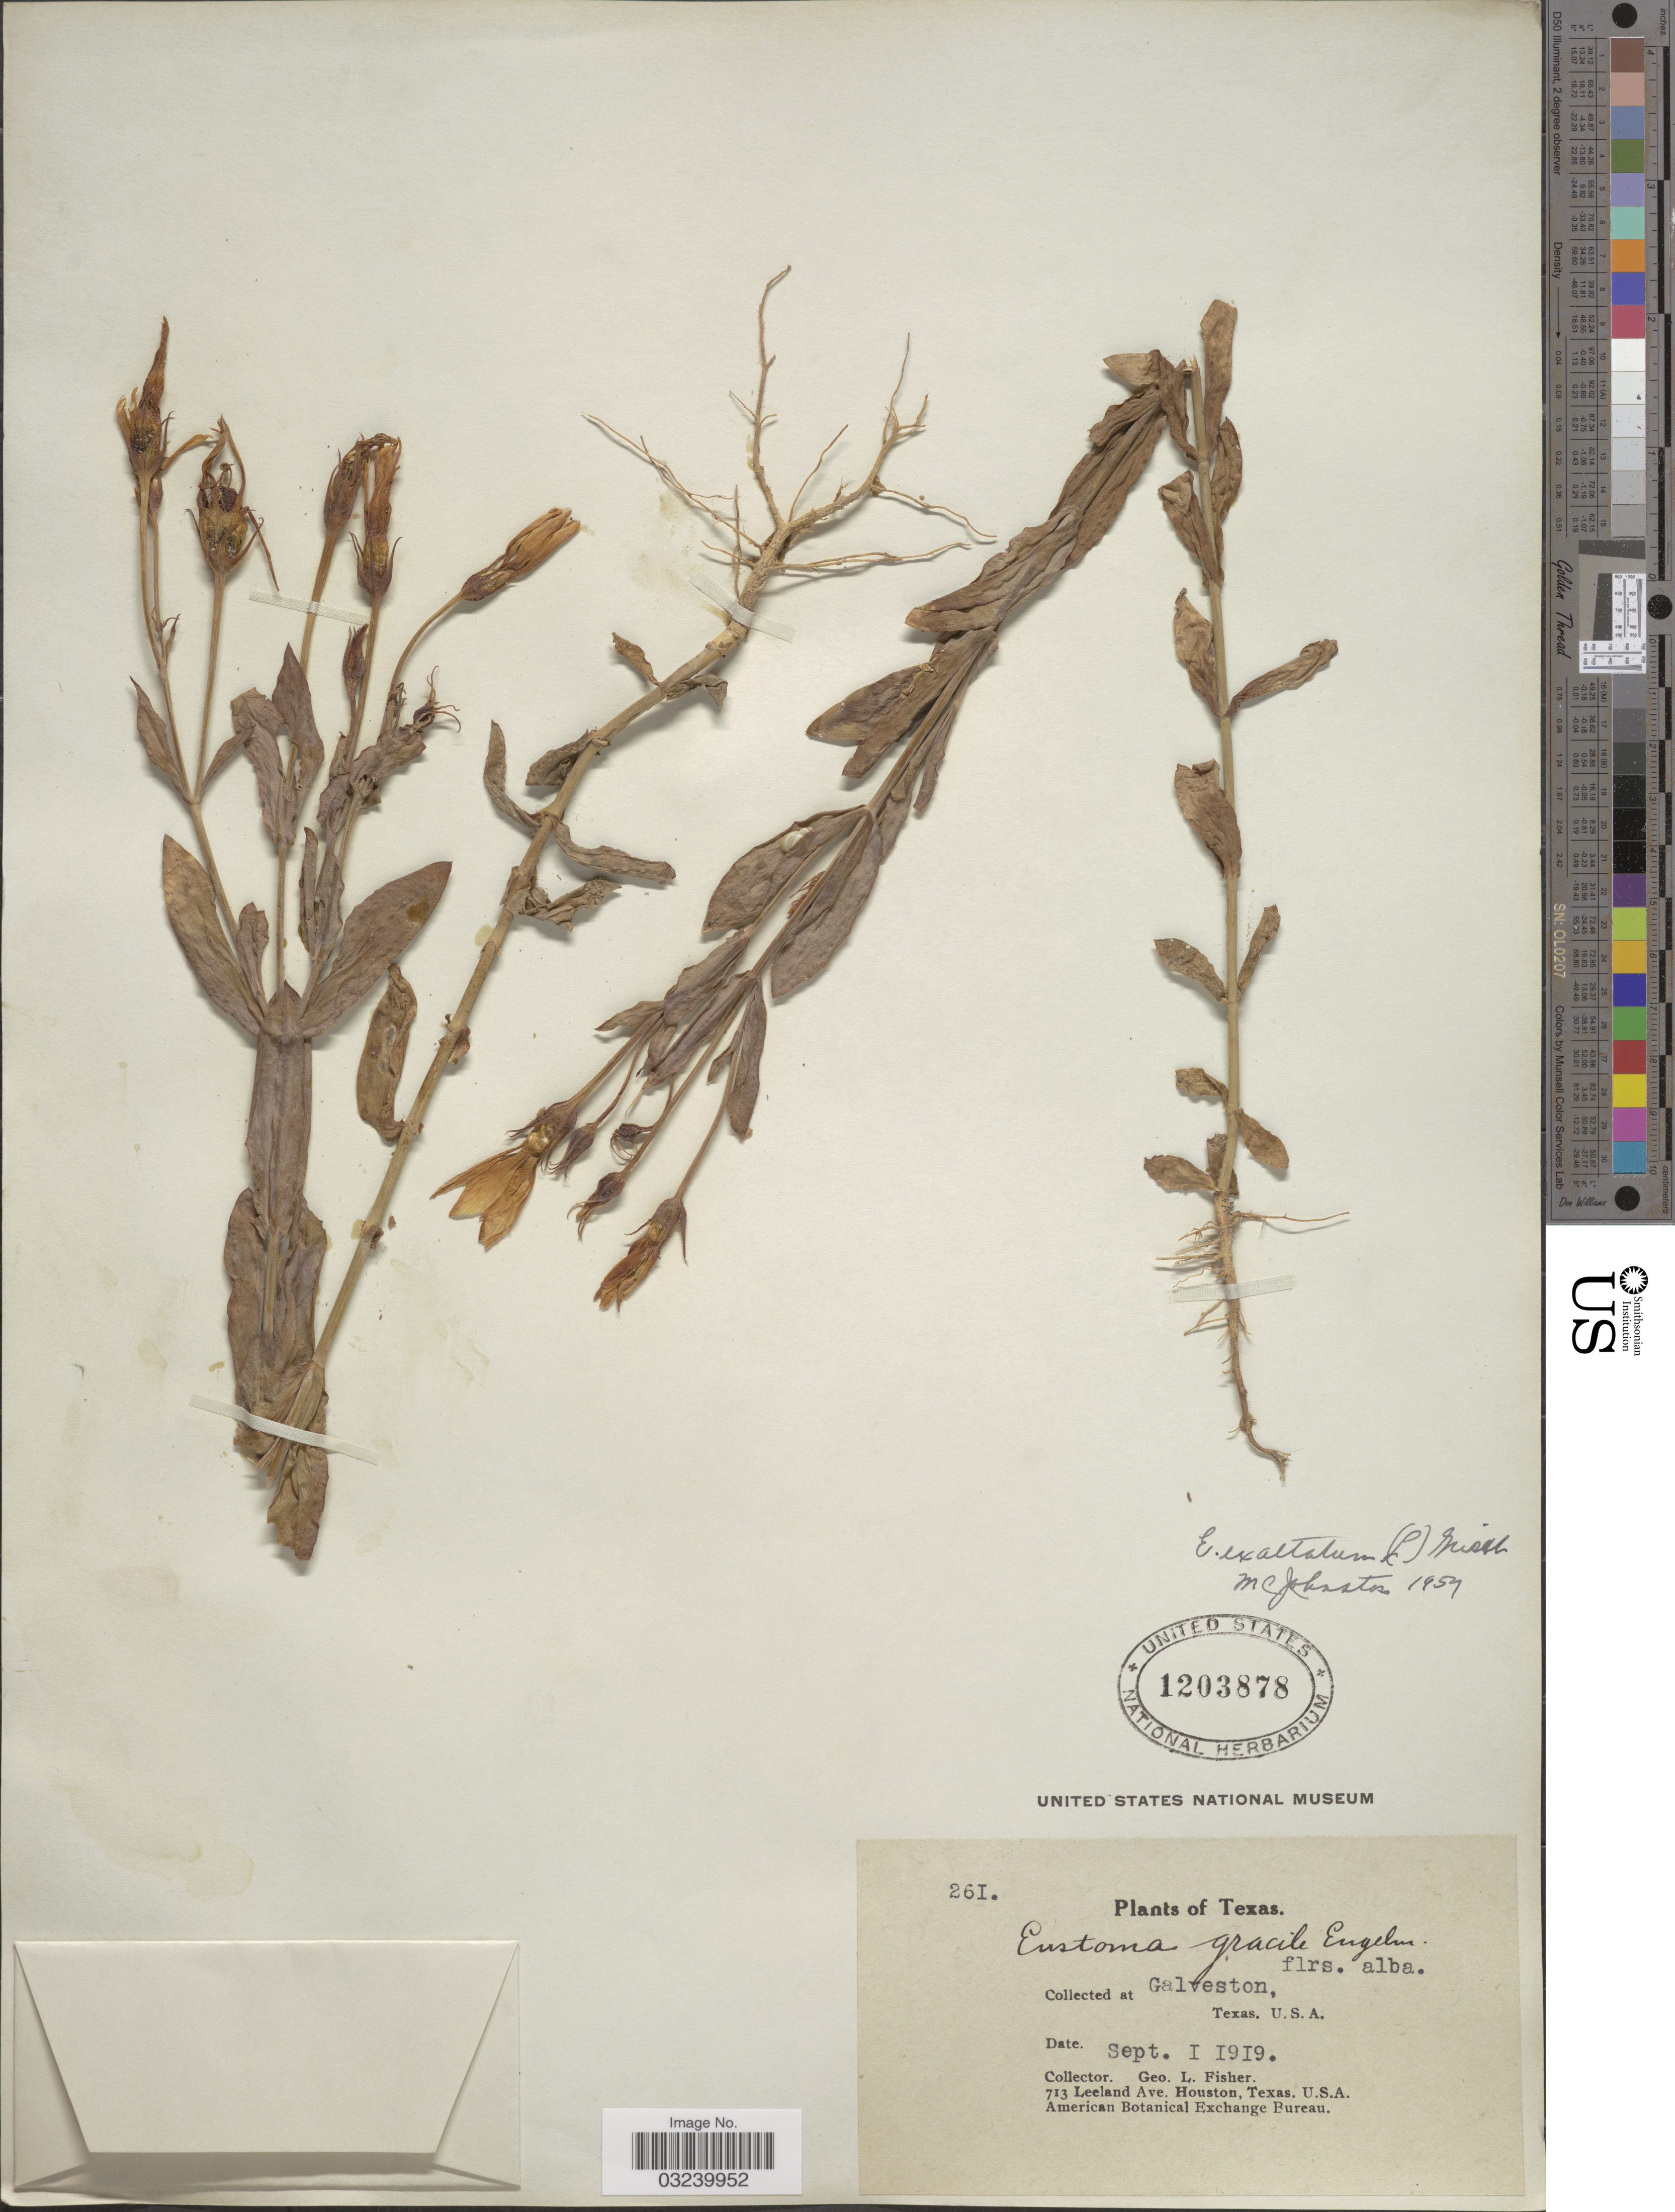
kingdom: Plantae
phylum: Tracheophyta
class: Magnoliopsida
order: Gentianales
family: Gentianaceae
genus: Eustoma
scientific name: Eustoma exaltatum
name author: (L.) Salisb. ex Don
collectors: G. L. Fisher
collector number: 261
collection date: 1919-09-01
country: United States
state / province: Texas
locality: Glaveston, Texas.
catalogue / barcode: US 1203878